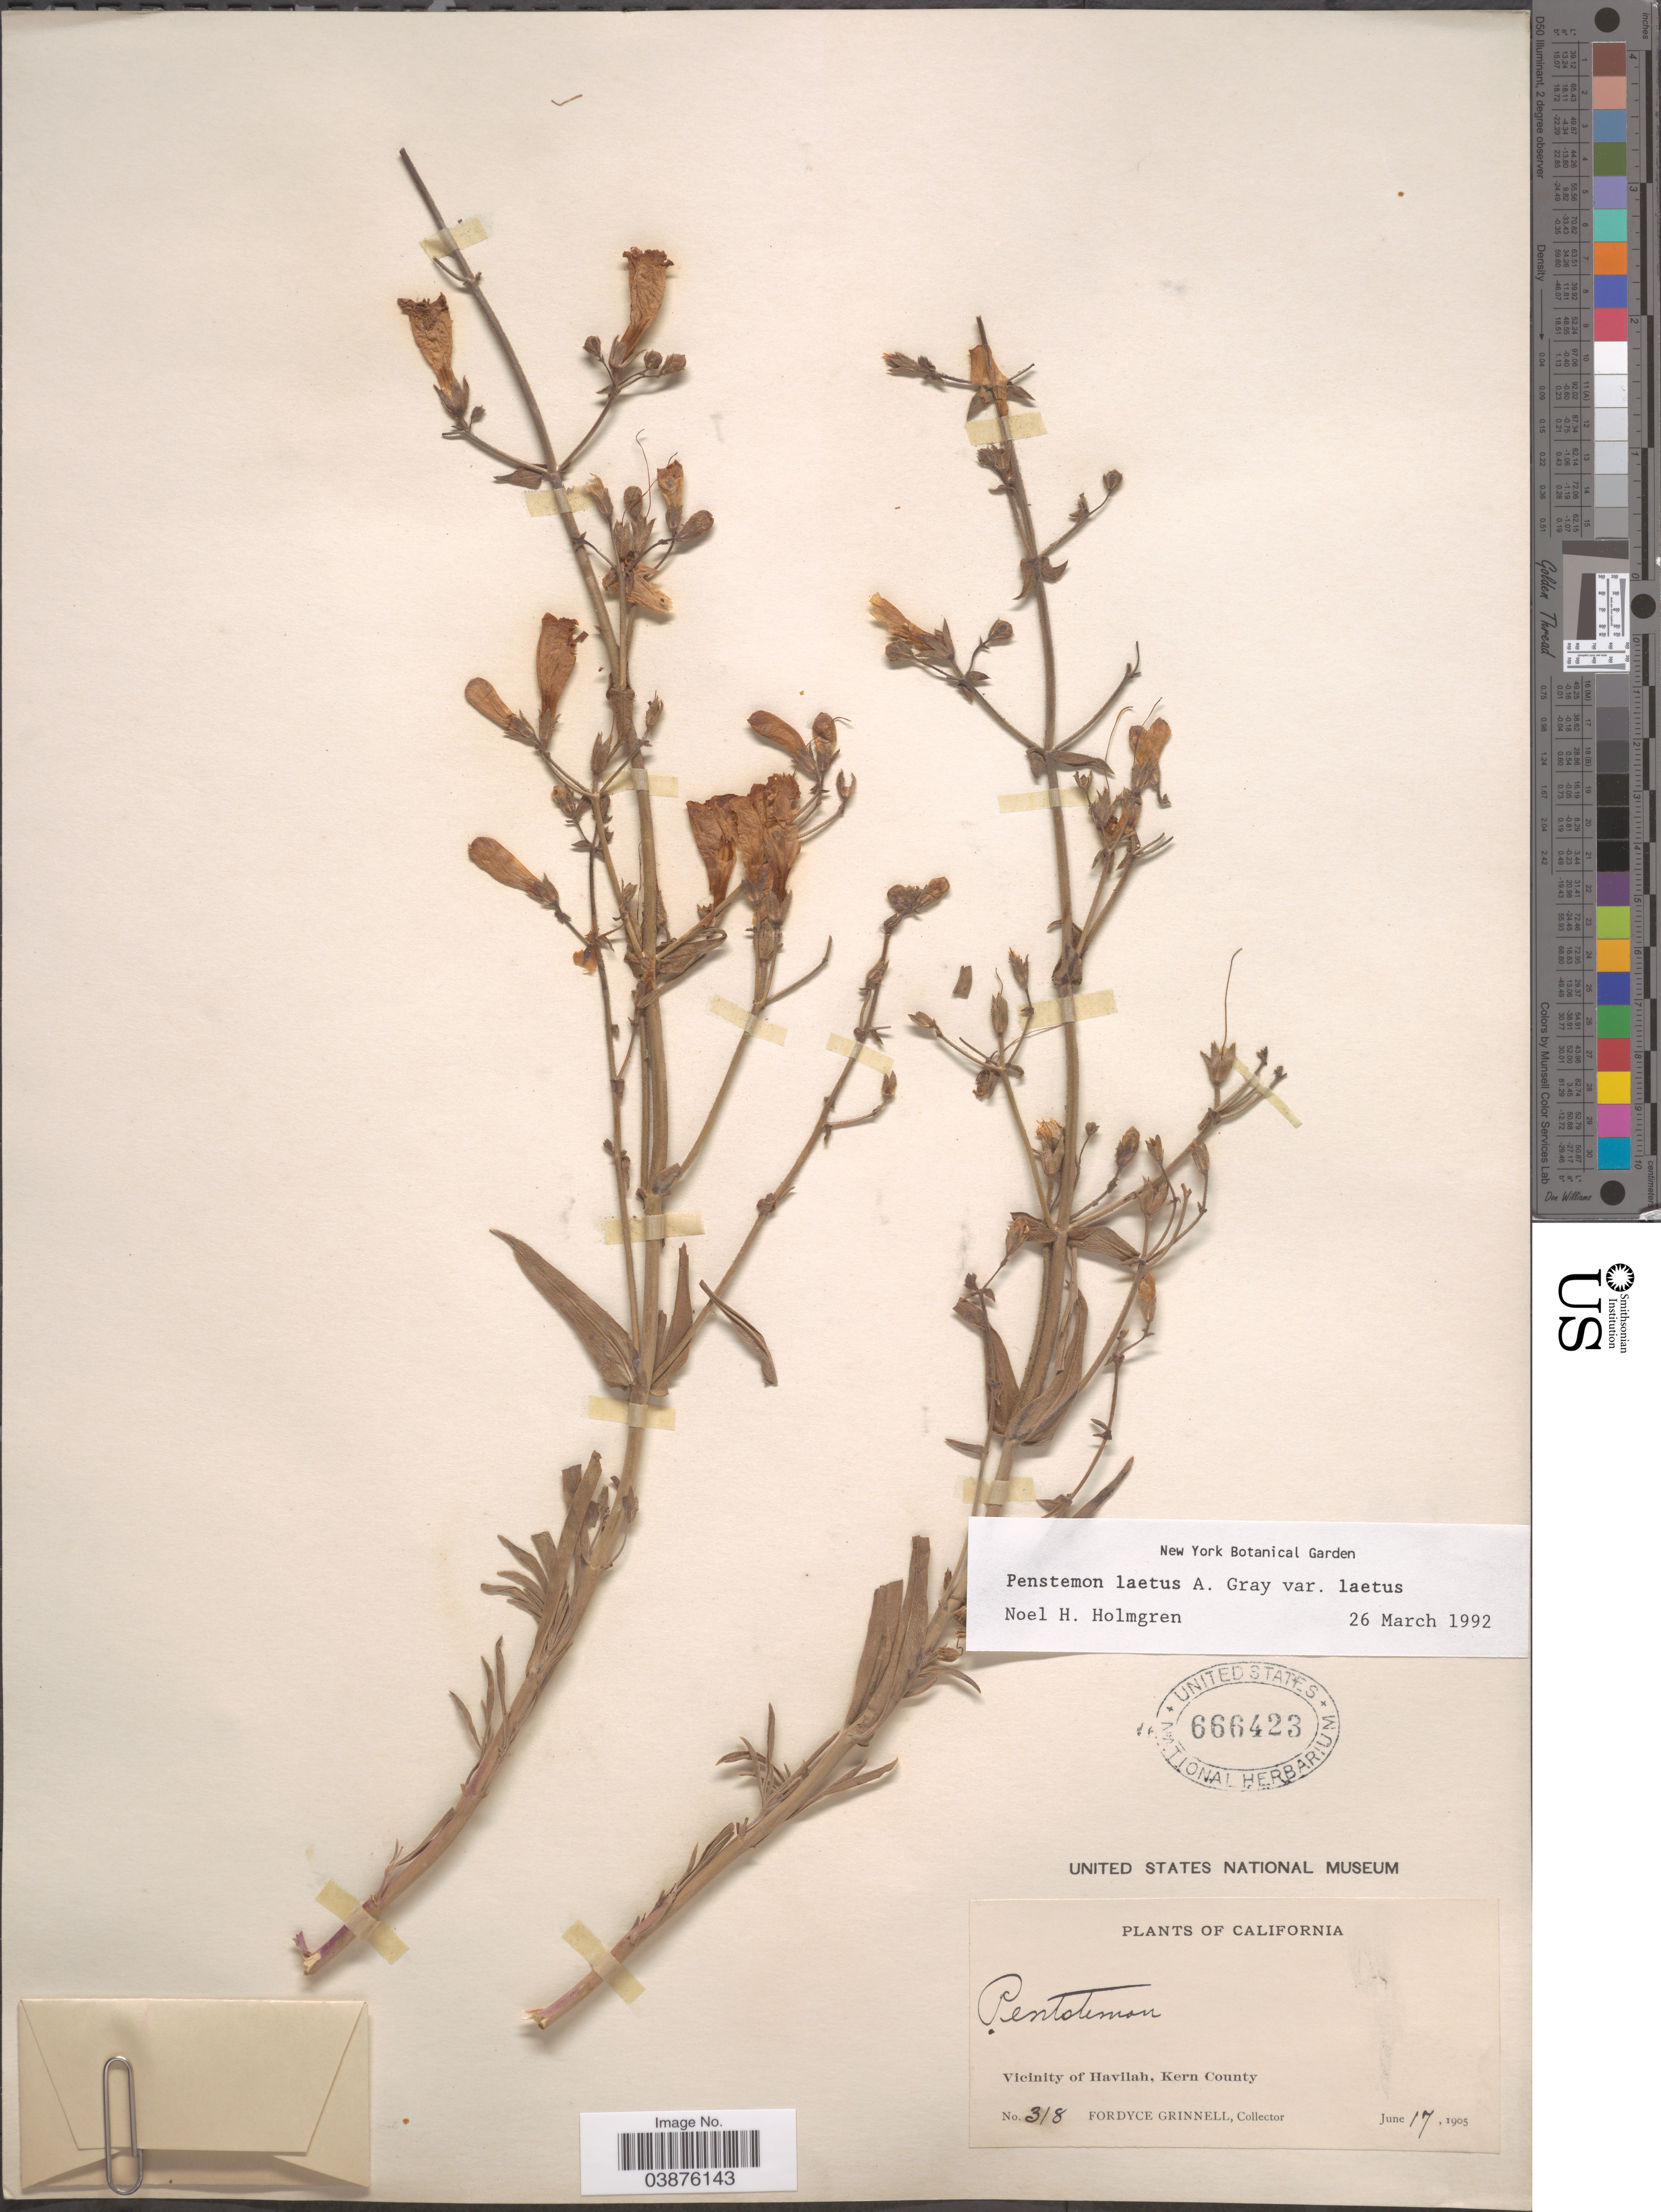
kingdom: Plantae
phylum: Tracheophyta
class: Magnoliopsida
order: Lamiales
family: Plantaginaceae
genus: Penstemon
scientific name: Penstemon laetus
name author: A. Gray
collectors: F. Grinnell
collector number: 318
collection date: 1905-06-17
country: United States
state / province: California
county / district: Kern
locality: Vicinity of Havilah, Kern County.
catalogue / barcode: US 666423